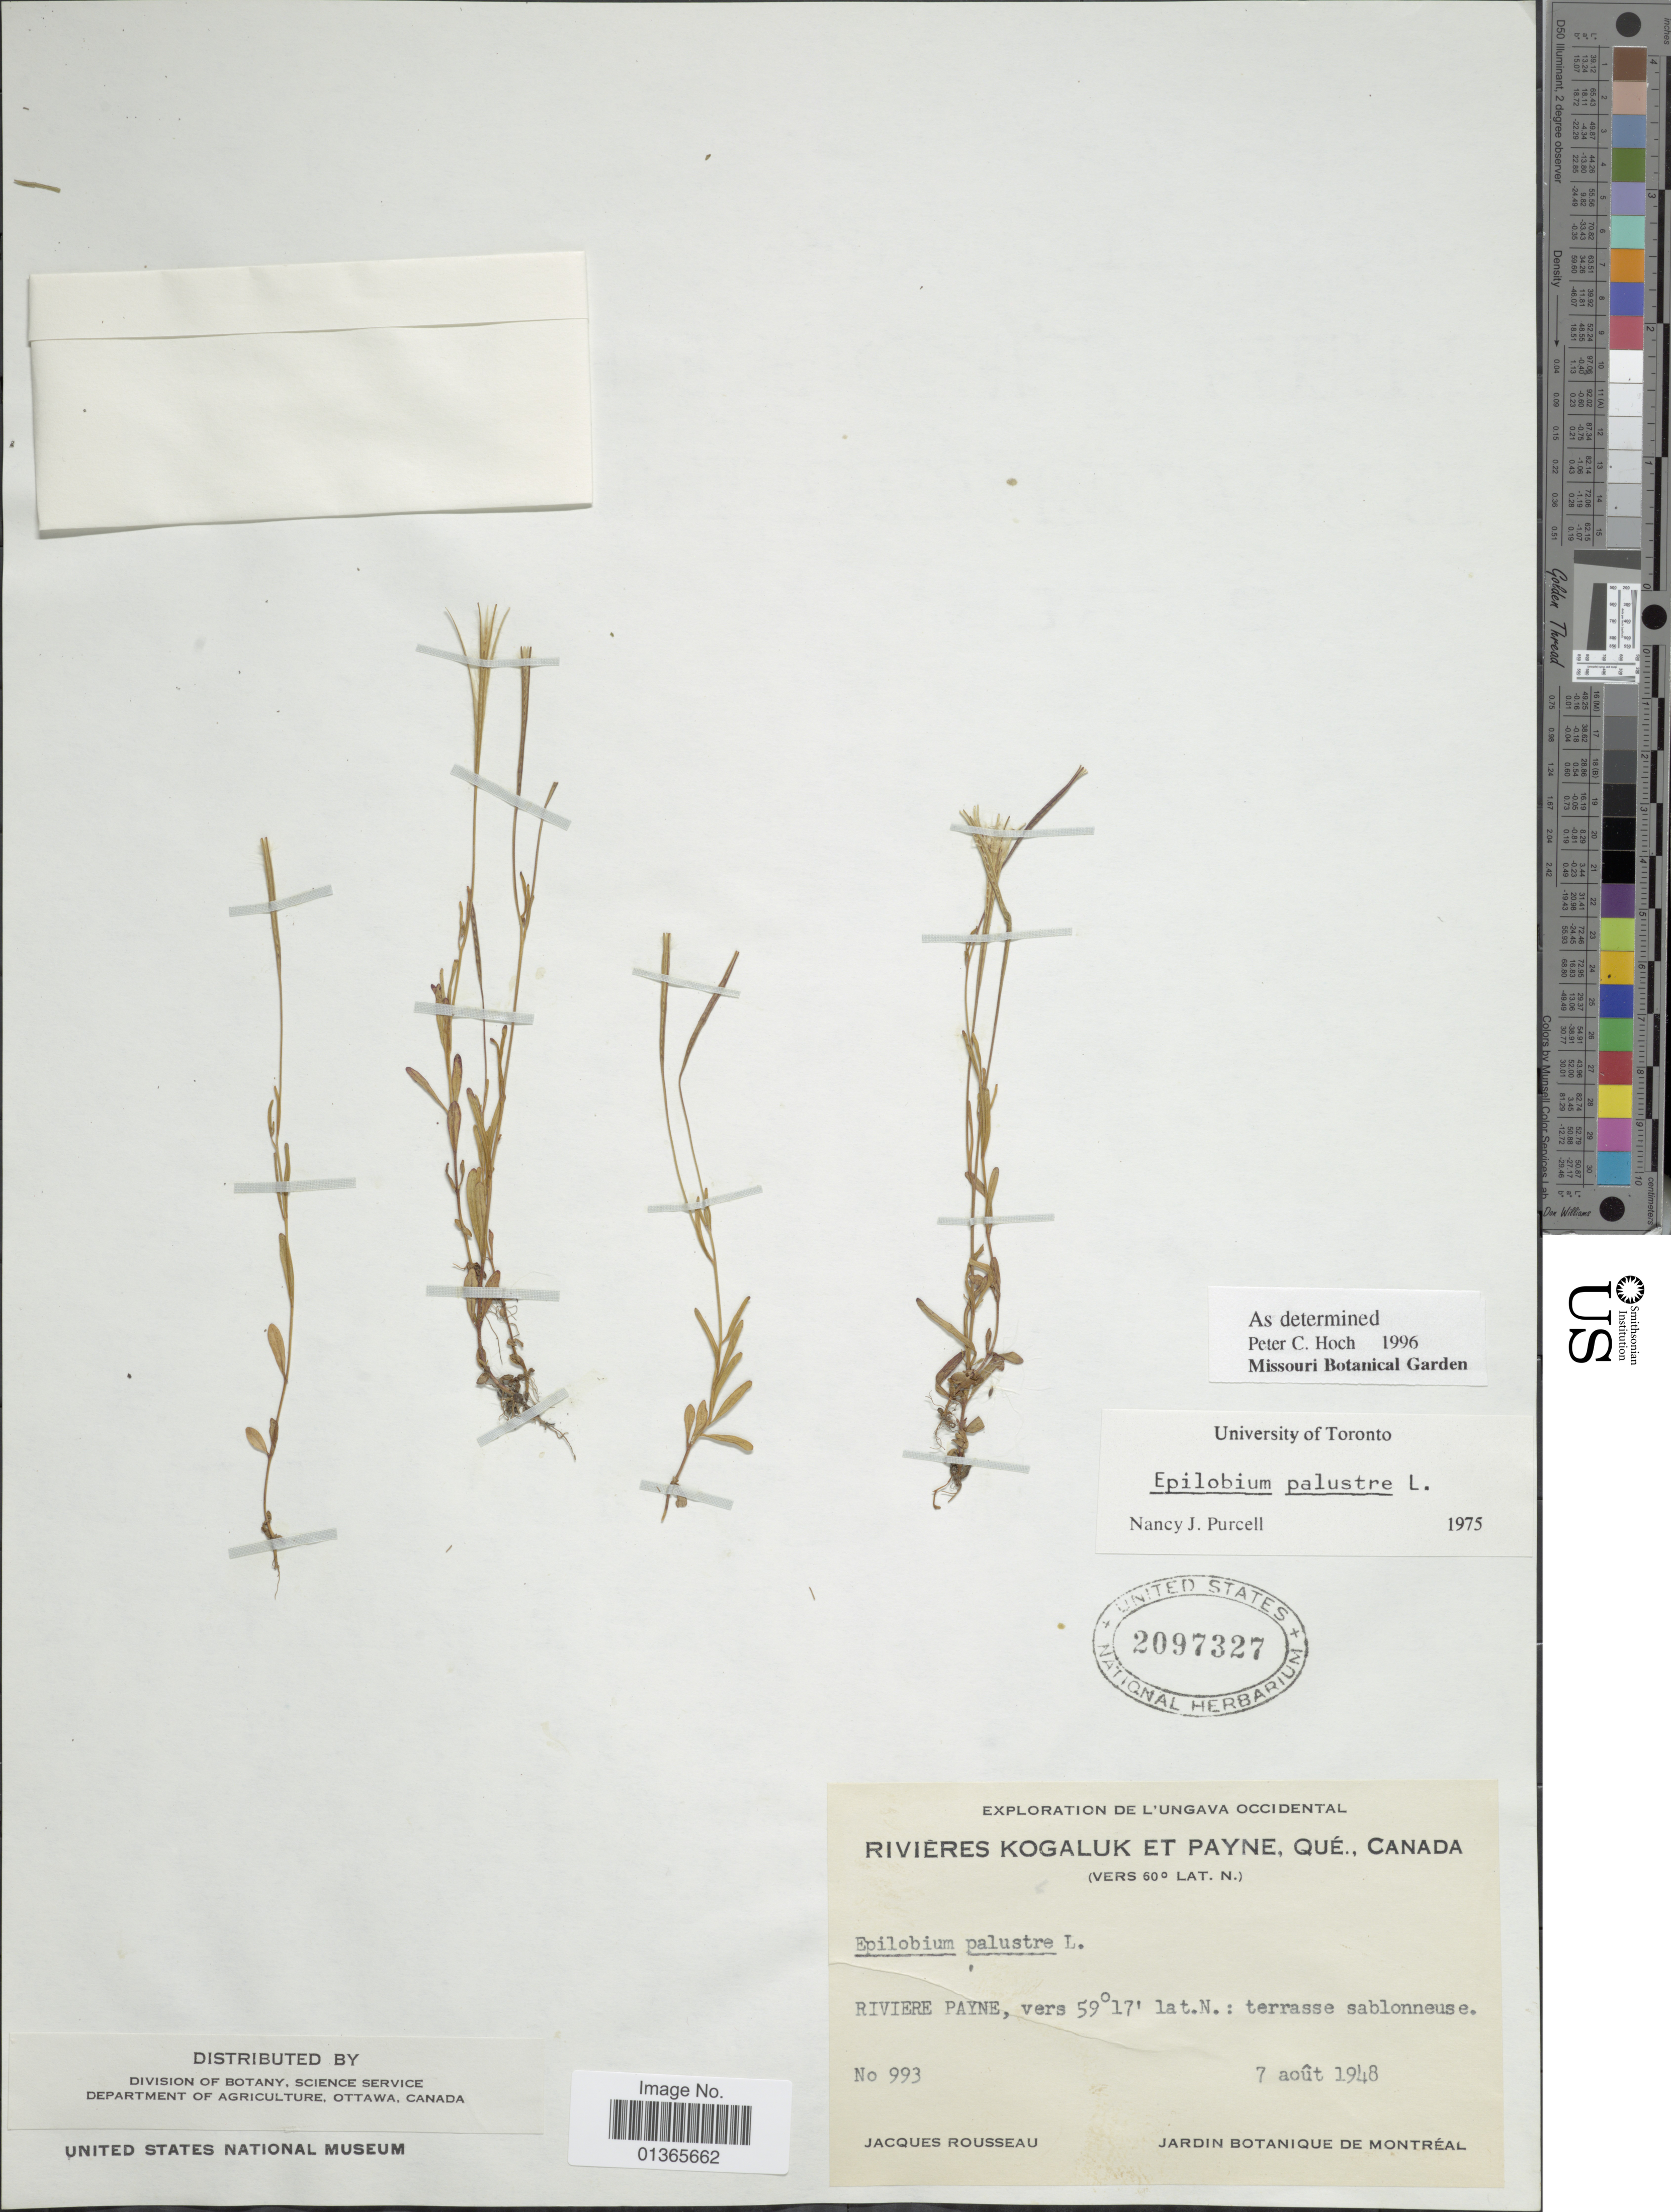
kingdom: Plantae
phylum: Tracheophyta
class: Magnoliopsida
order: Myrtales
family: Onagraceae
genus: Epilobium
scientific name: Epilobium palustre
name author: L.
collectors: J. Rousseau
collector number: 993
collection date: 1948-08-07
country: Canada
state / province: Quebec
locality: Rivières Kogaluk et Payne.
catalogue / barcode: US 2097327